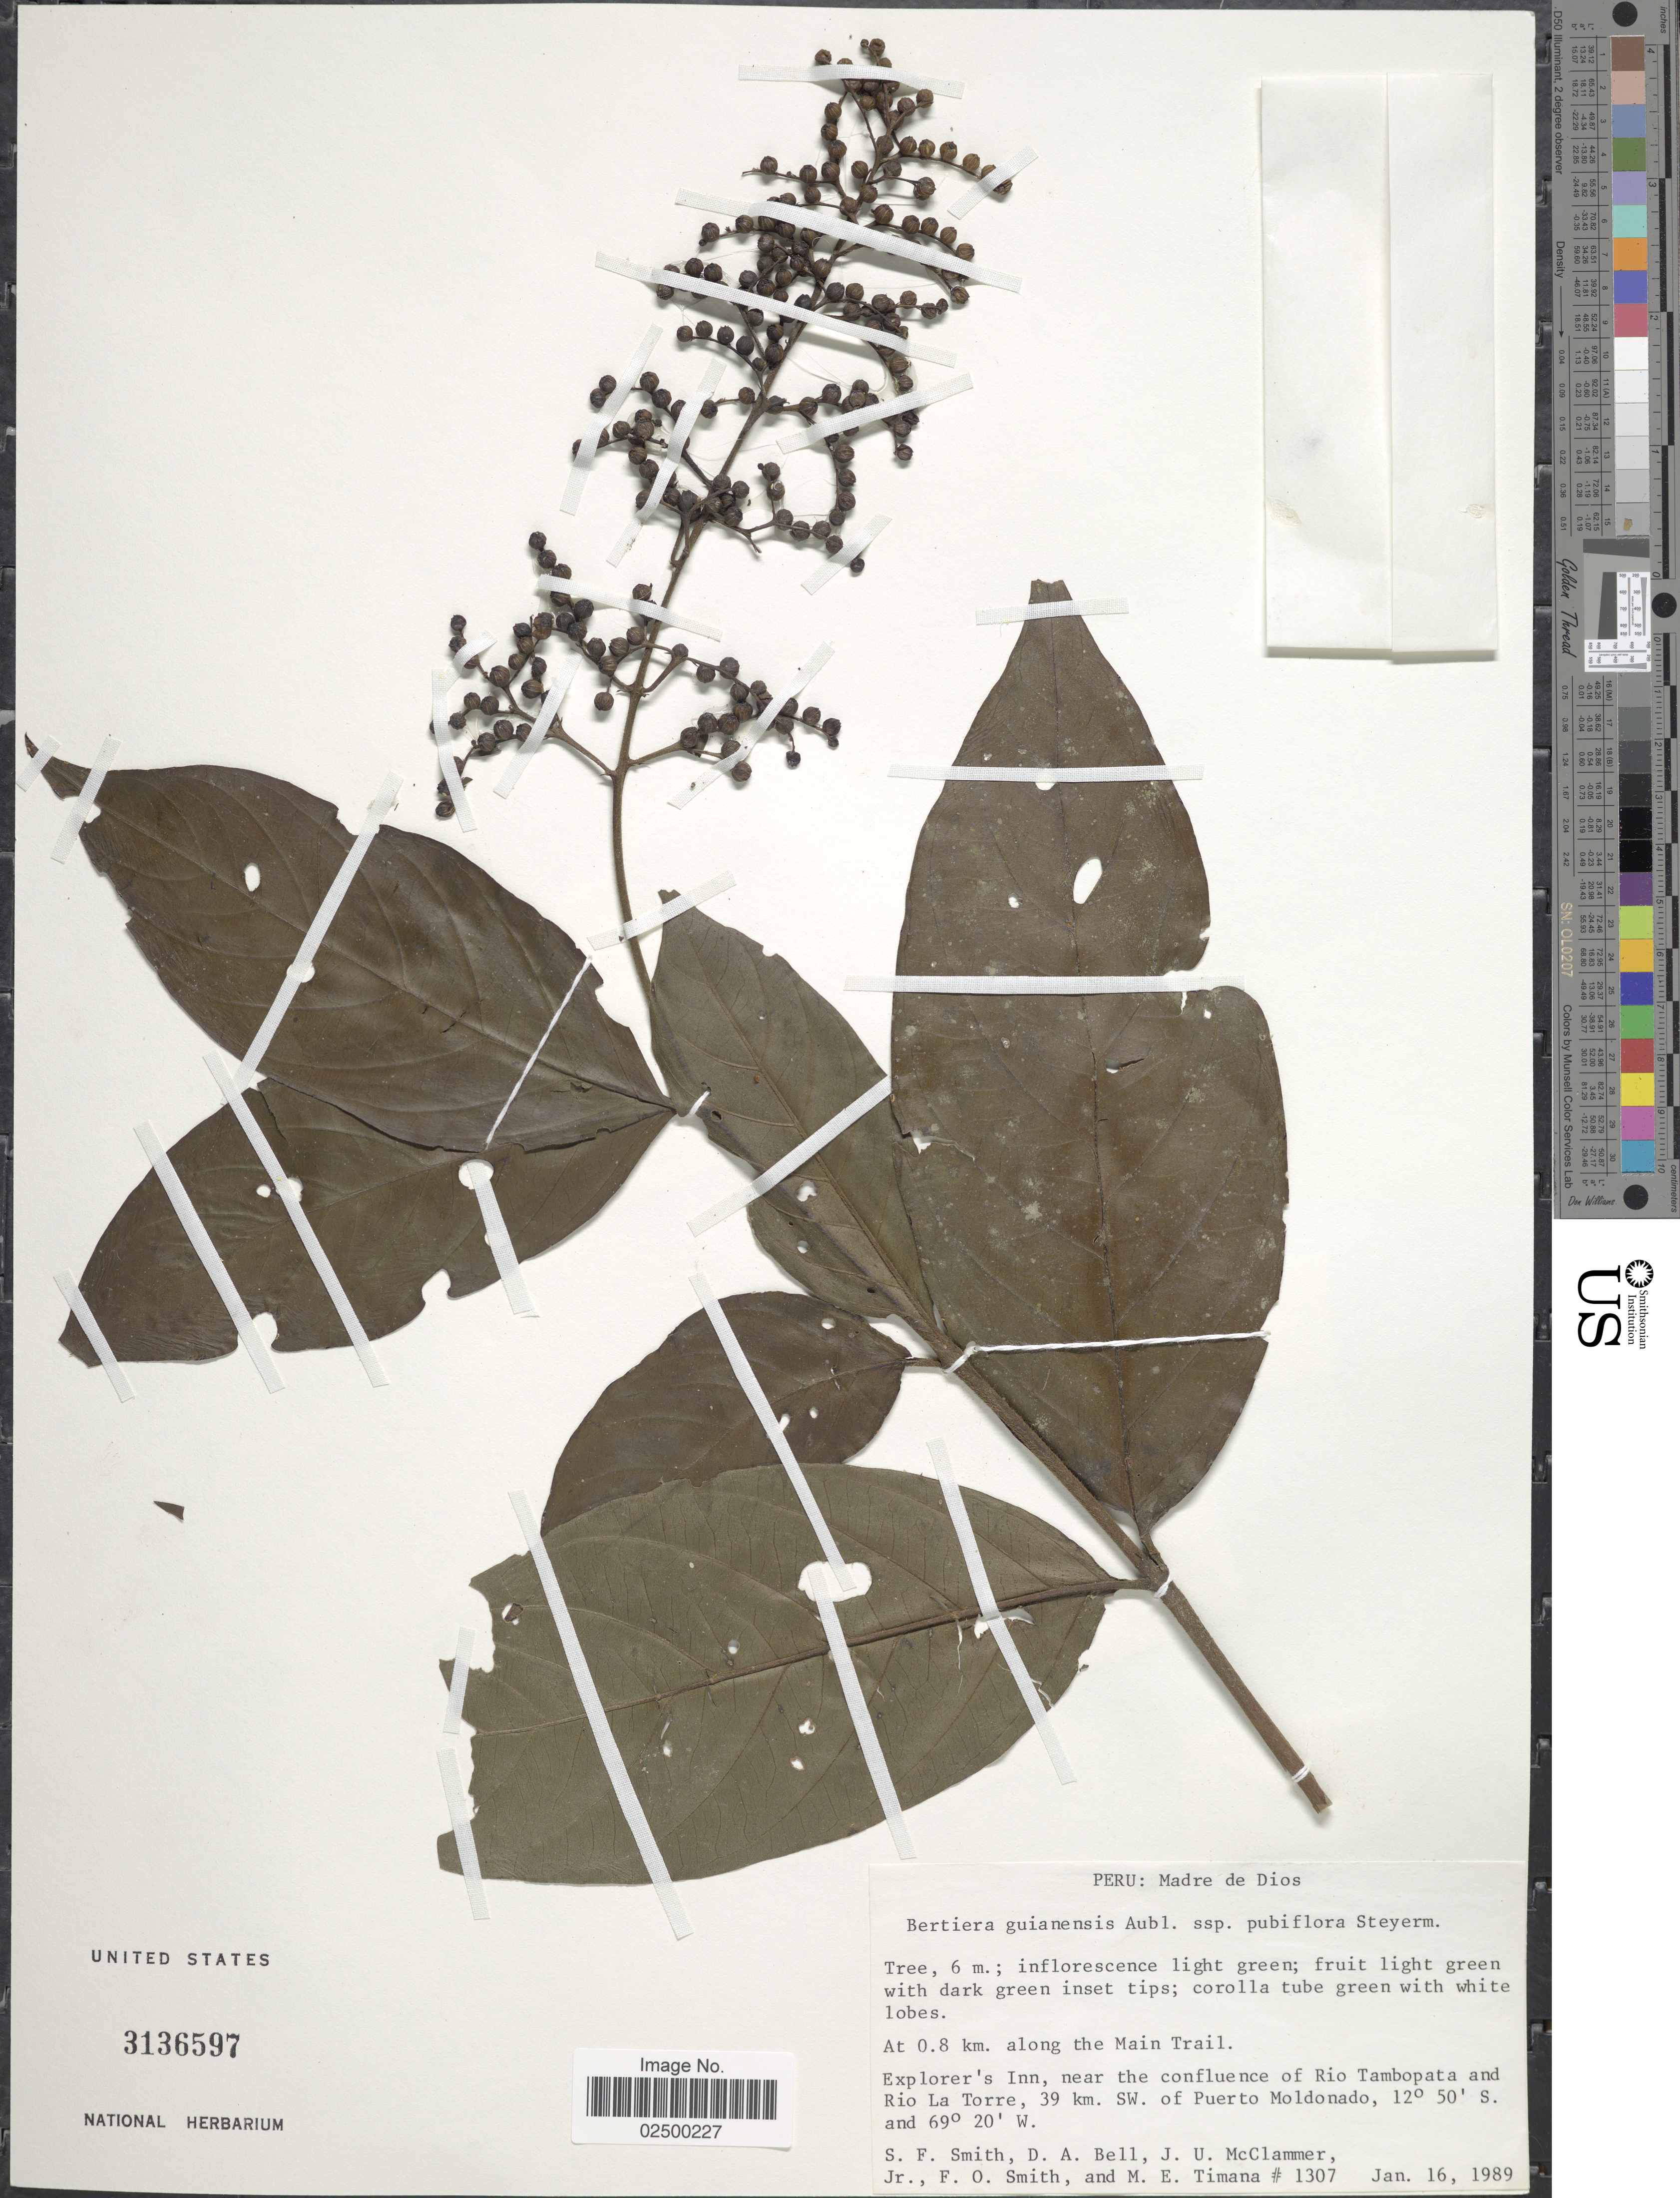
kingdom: Plantae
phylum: Tracheophyta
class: Magnoliopsida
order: Gentianales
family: Rubiaceae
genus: Bertiera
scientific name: Bertiera guianensis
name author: Aubl.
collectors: S.F. Smith, D. A. Bell, J. McClammer Jr. & F. Smith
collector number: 1307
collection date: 1989-01-16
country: Peru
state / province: Madre de Dios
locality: At 0.8 km. along the Main Trail, Explorer's Inn, near the confluence of Rio Tambopata and Rio La Torre, 39 km. SW. of Puerto Moldonado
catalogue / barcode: US 3136597